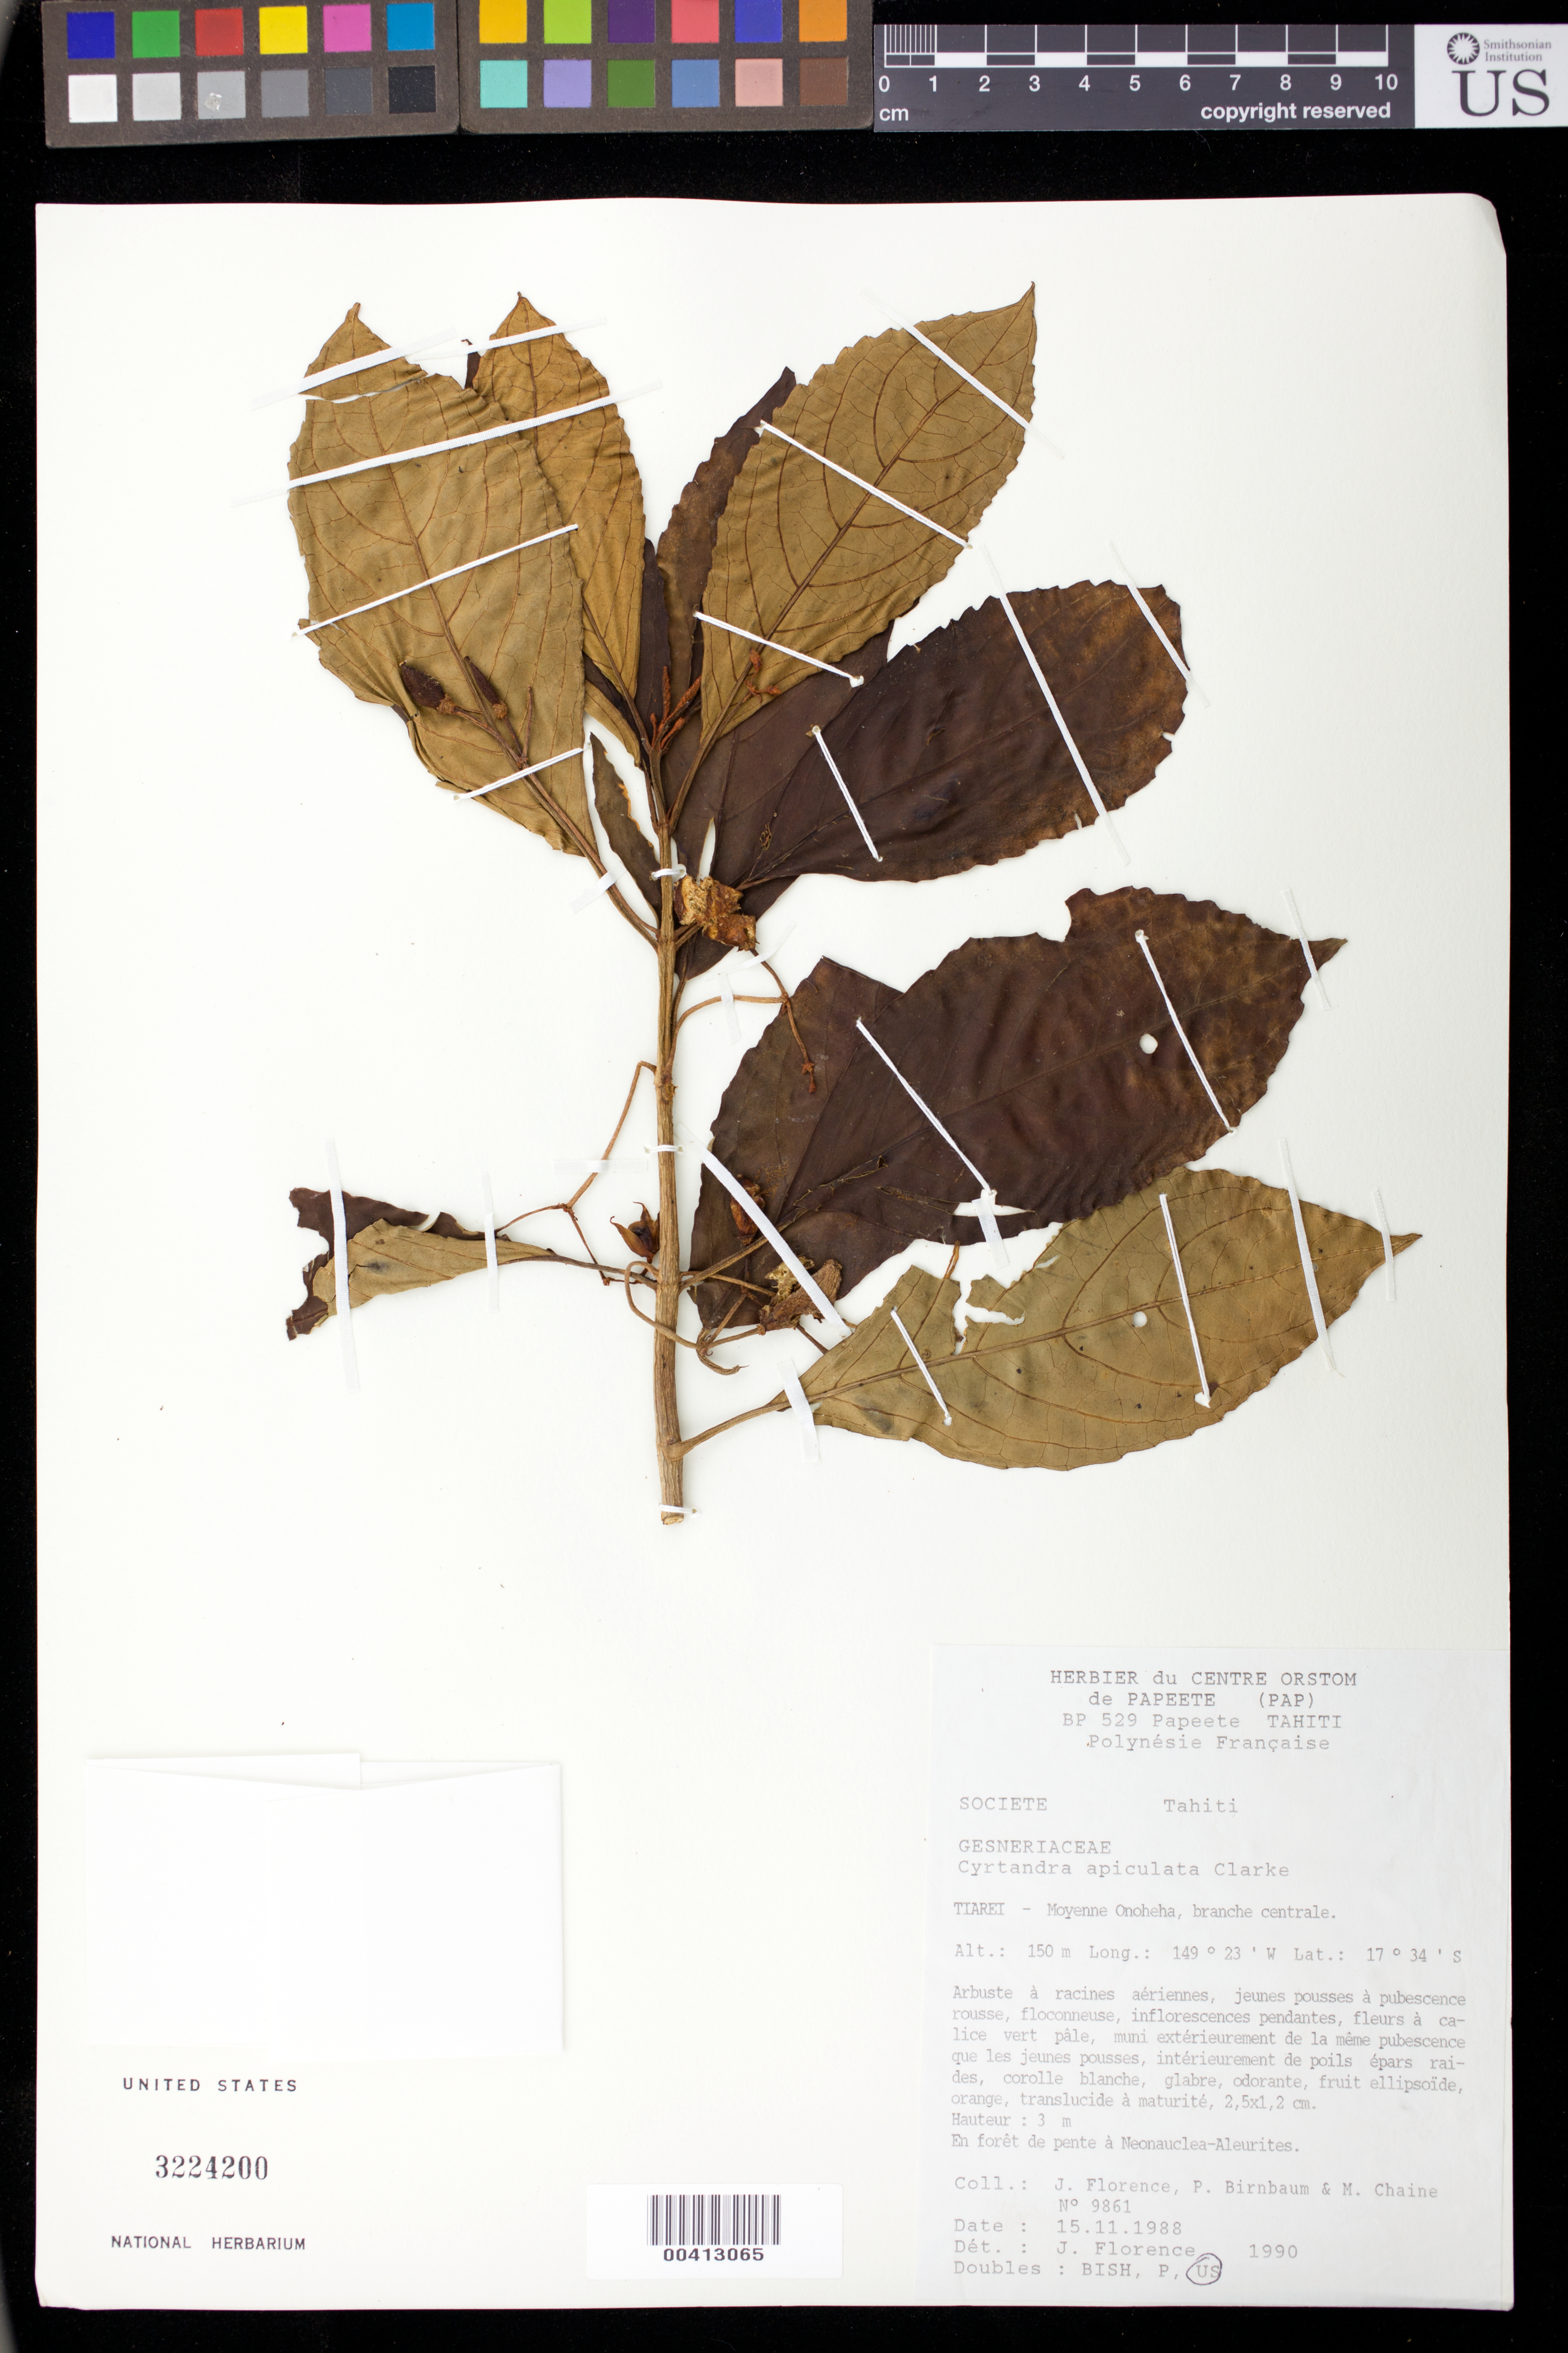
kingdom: Plantae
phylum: Tracheophyta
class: Magnoliopsida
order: Lamiales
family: Gesneriaceae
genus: Cyrtandra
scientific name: Cyrtandra apiculata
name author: C.B. Clarke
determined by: Florence, J.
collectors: J. Florence, P. Birnbaum & M. Chaine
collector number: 9861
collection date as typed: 15 Nov 1988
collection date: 1988-11-15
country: French Polynesia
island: Tahiti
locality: Tiarei-moyenne onoheha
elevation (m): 150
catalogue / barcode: US 3224200